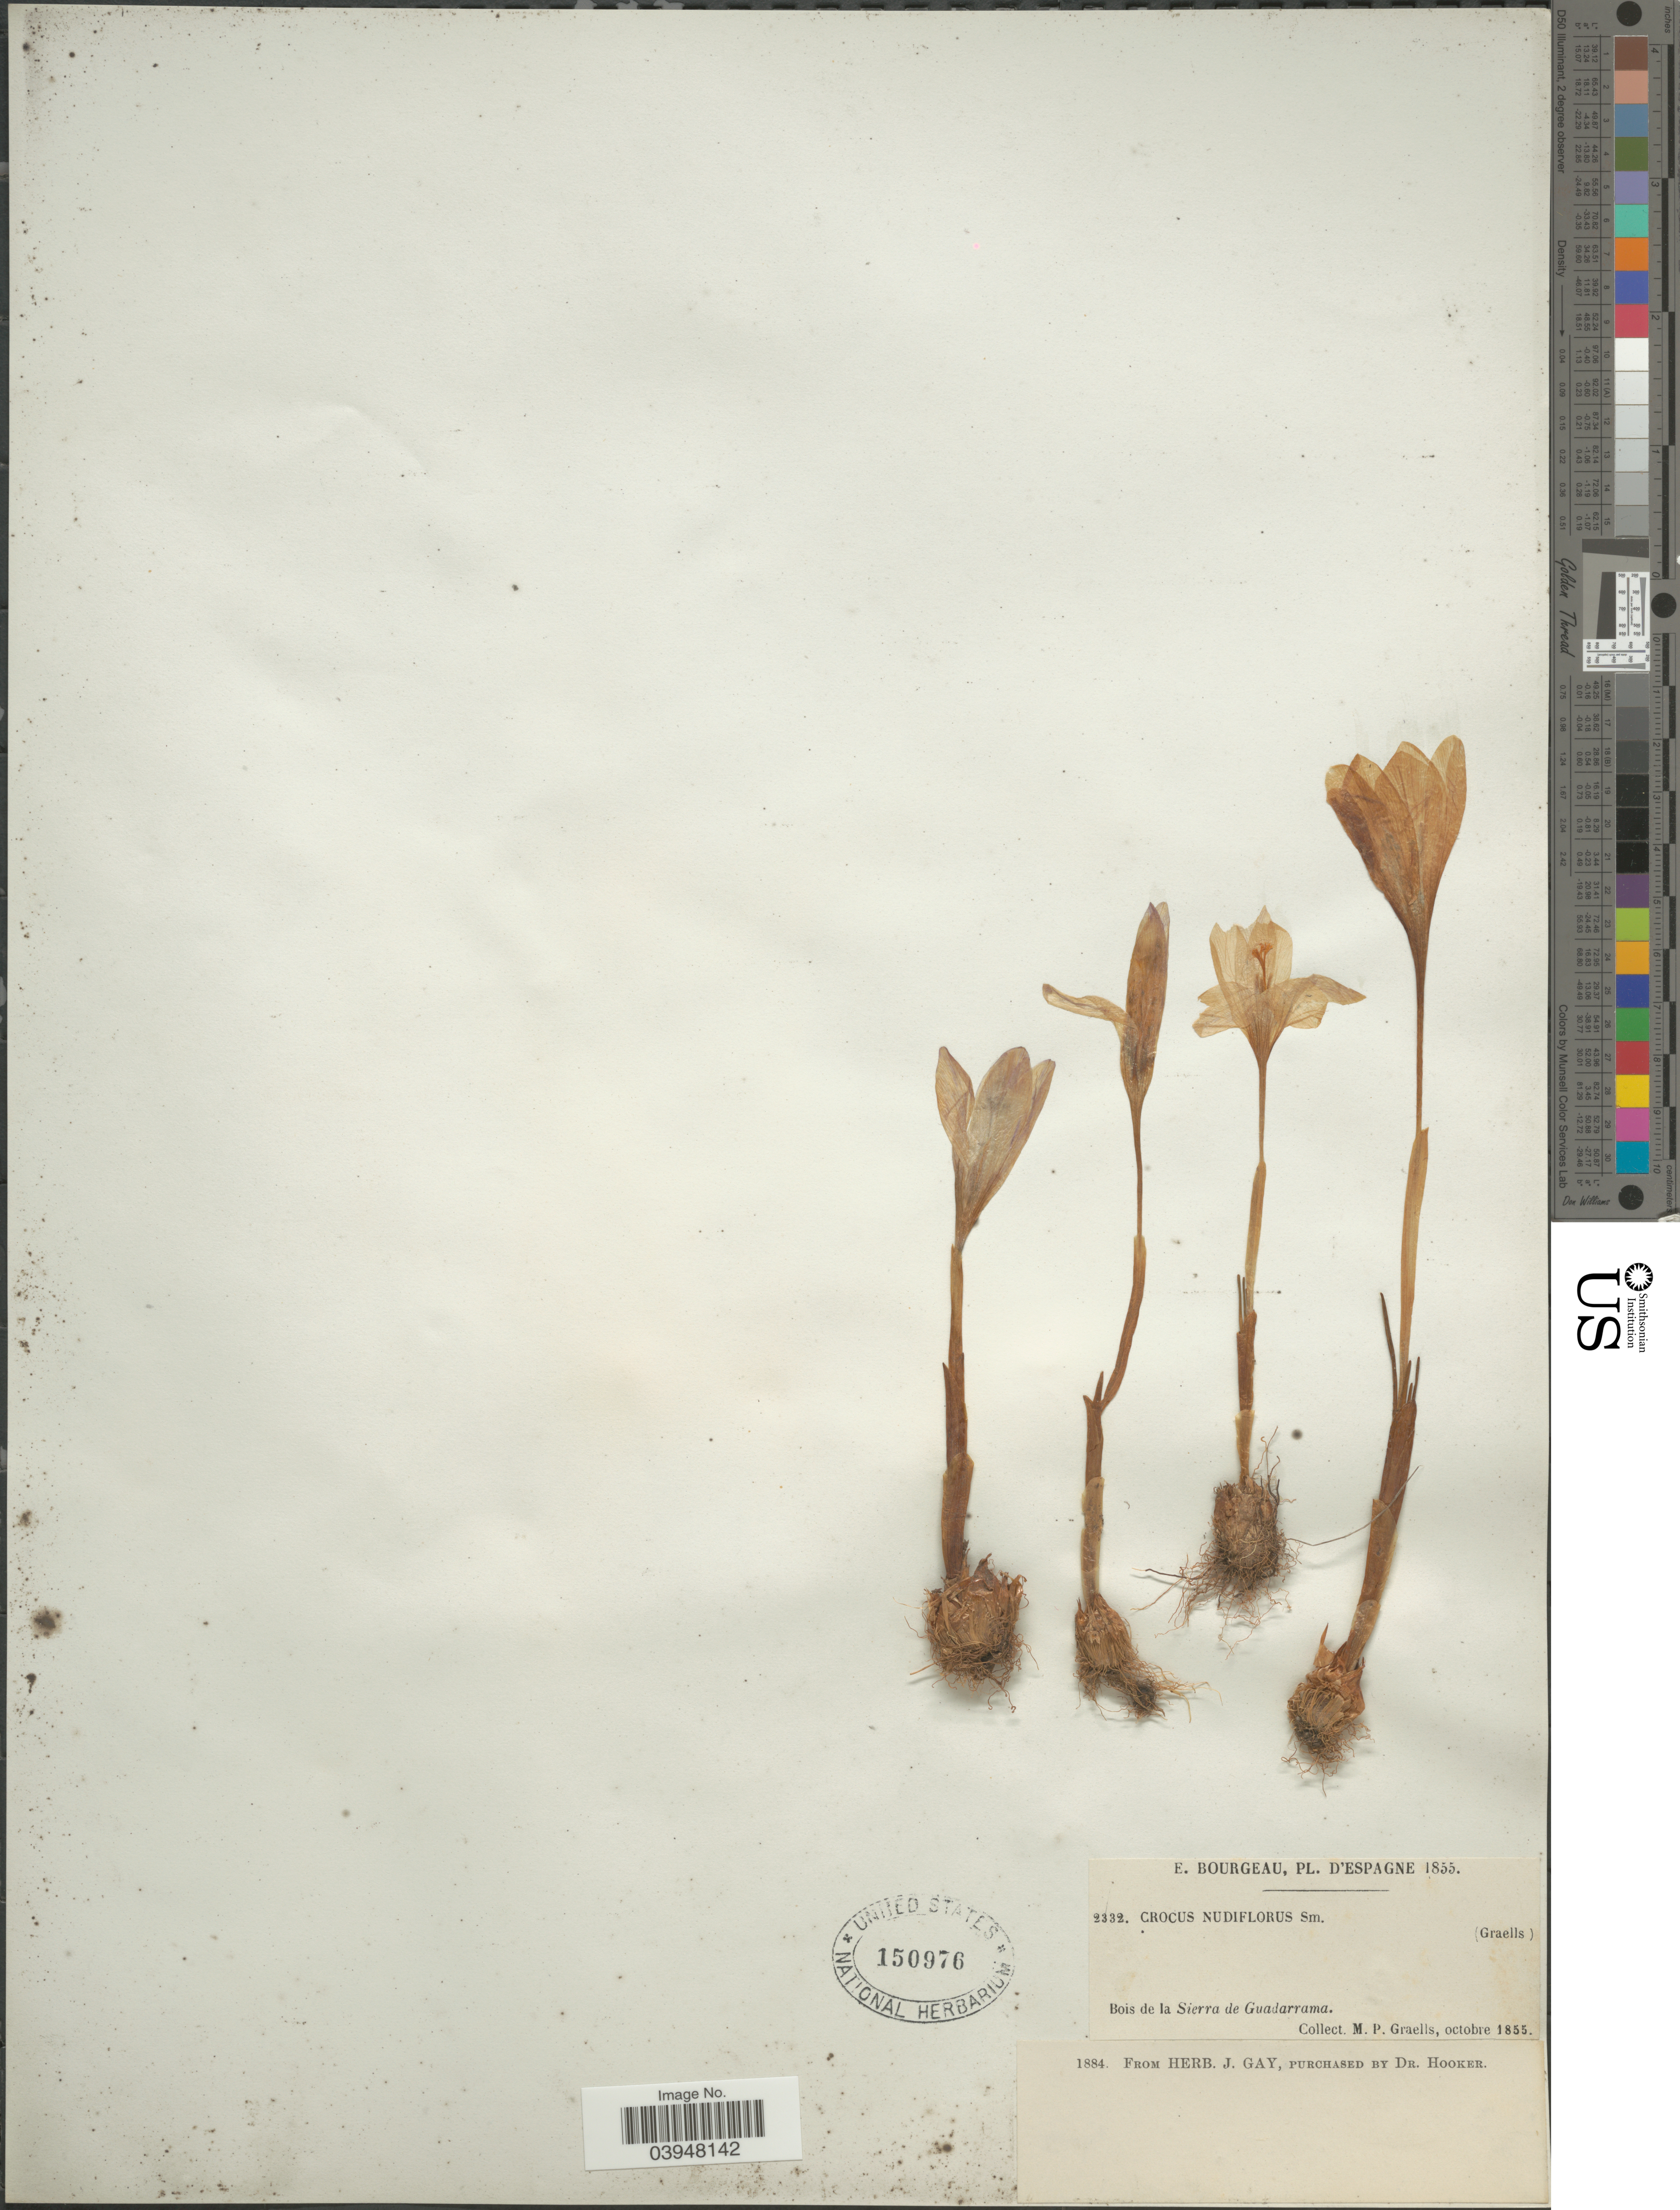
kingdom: Plantae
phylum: Tracheophyta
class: Liliopsida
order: Asparagales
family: Iridaceae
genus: Crocus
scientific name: Crocus nudiflorus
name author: Sm.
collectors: M. Graells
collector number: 2332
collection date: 1855-10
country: Spain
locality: D' Espagne. Bois de la Sierra de Guadarrama.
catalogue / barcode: US 150976